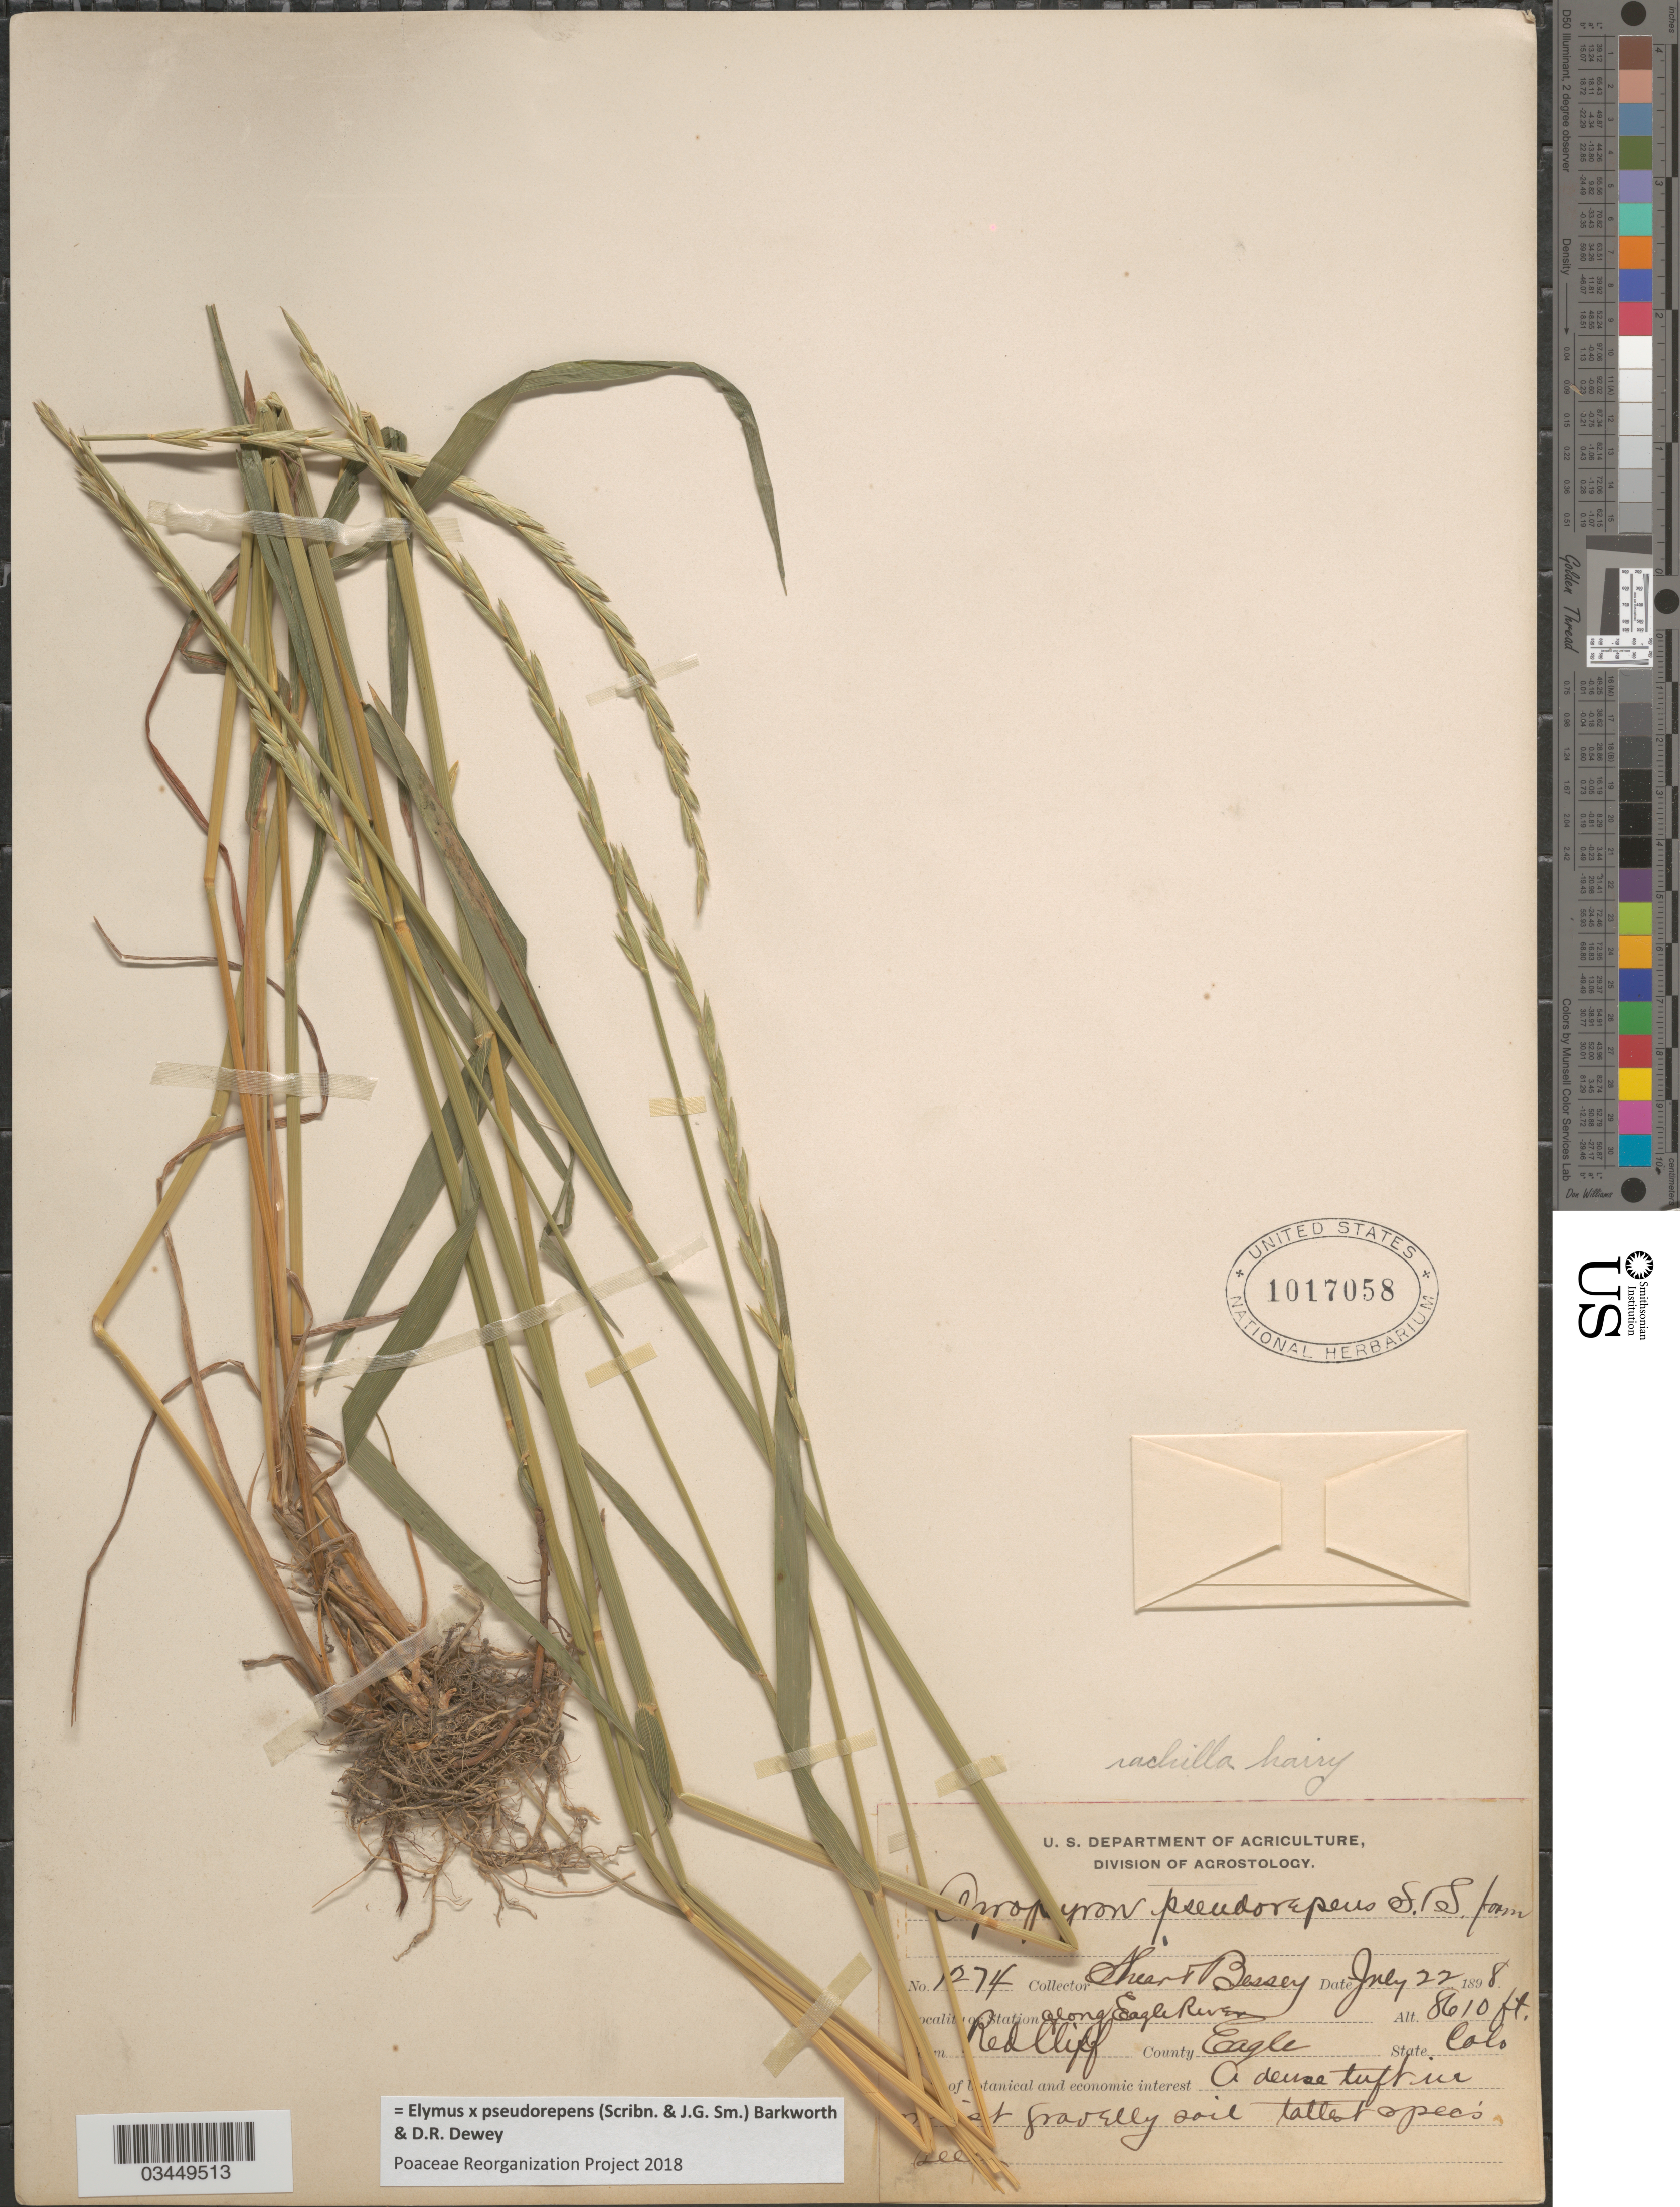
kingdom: Plantae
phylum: Tracheophyta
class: Liliopsida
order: Poales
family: Poaceae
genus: Elymus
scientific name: Elymus x pseudorepens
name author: (Scribn. & J.G. Sm.) Barkworth & Dewey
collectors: -- Shear & -. Bessey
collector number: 1274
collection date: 1898-07-22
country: United States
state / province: Colorado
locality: Along Eagle River. Red Cliff County Eagle.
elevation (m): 2624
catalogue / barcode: US 1017058